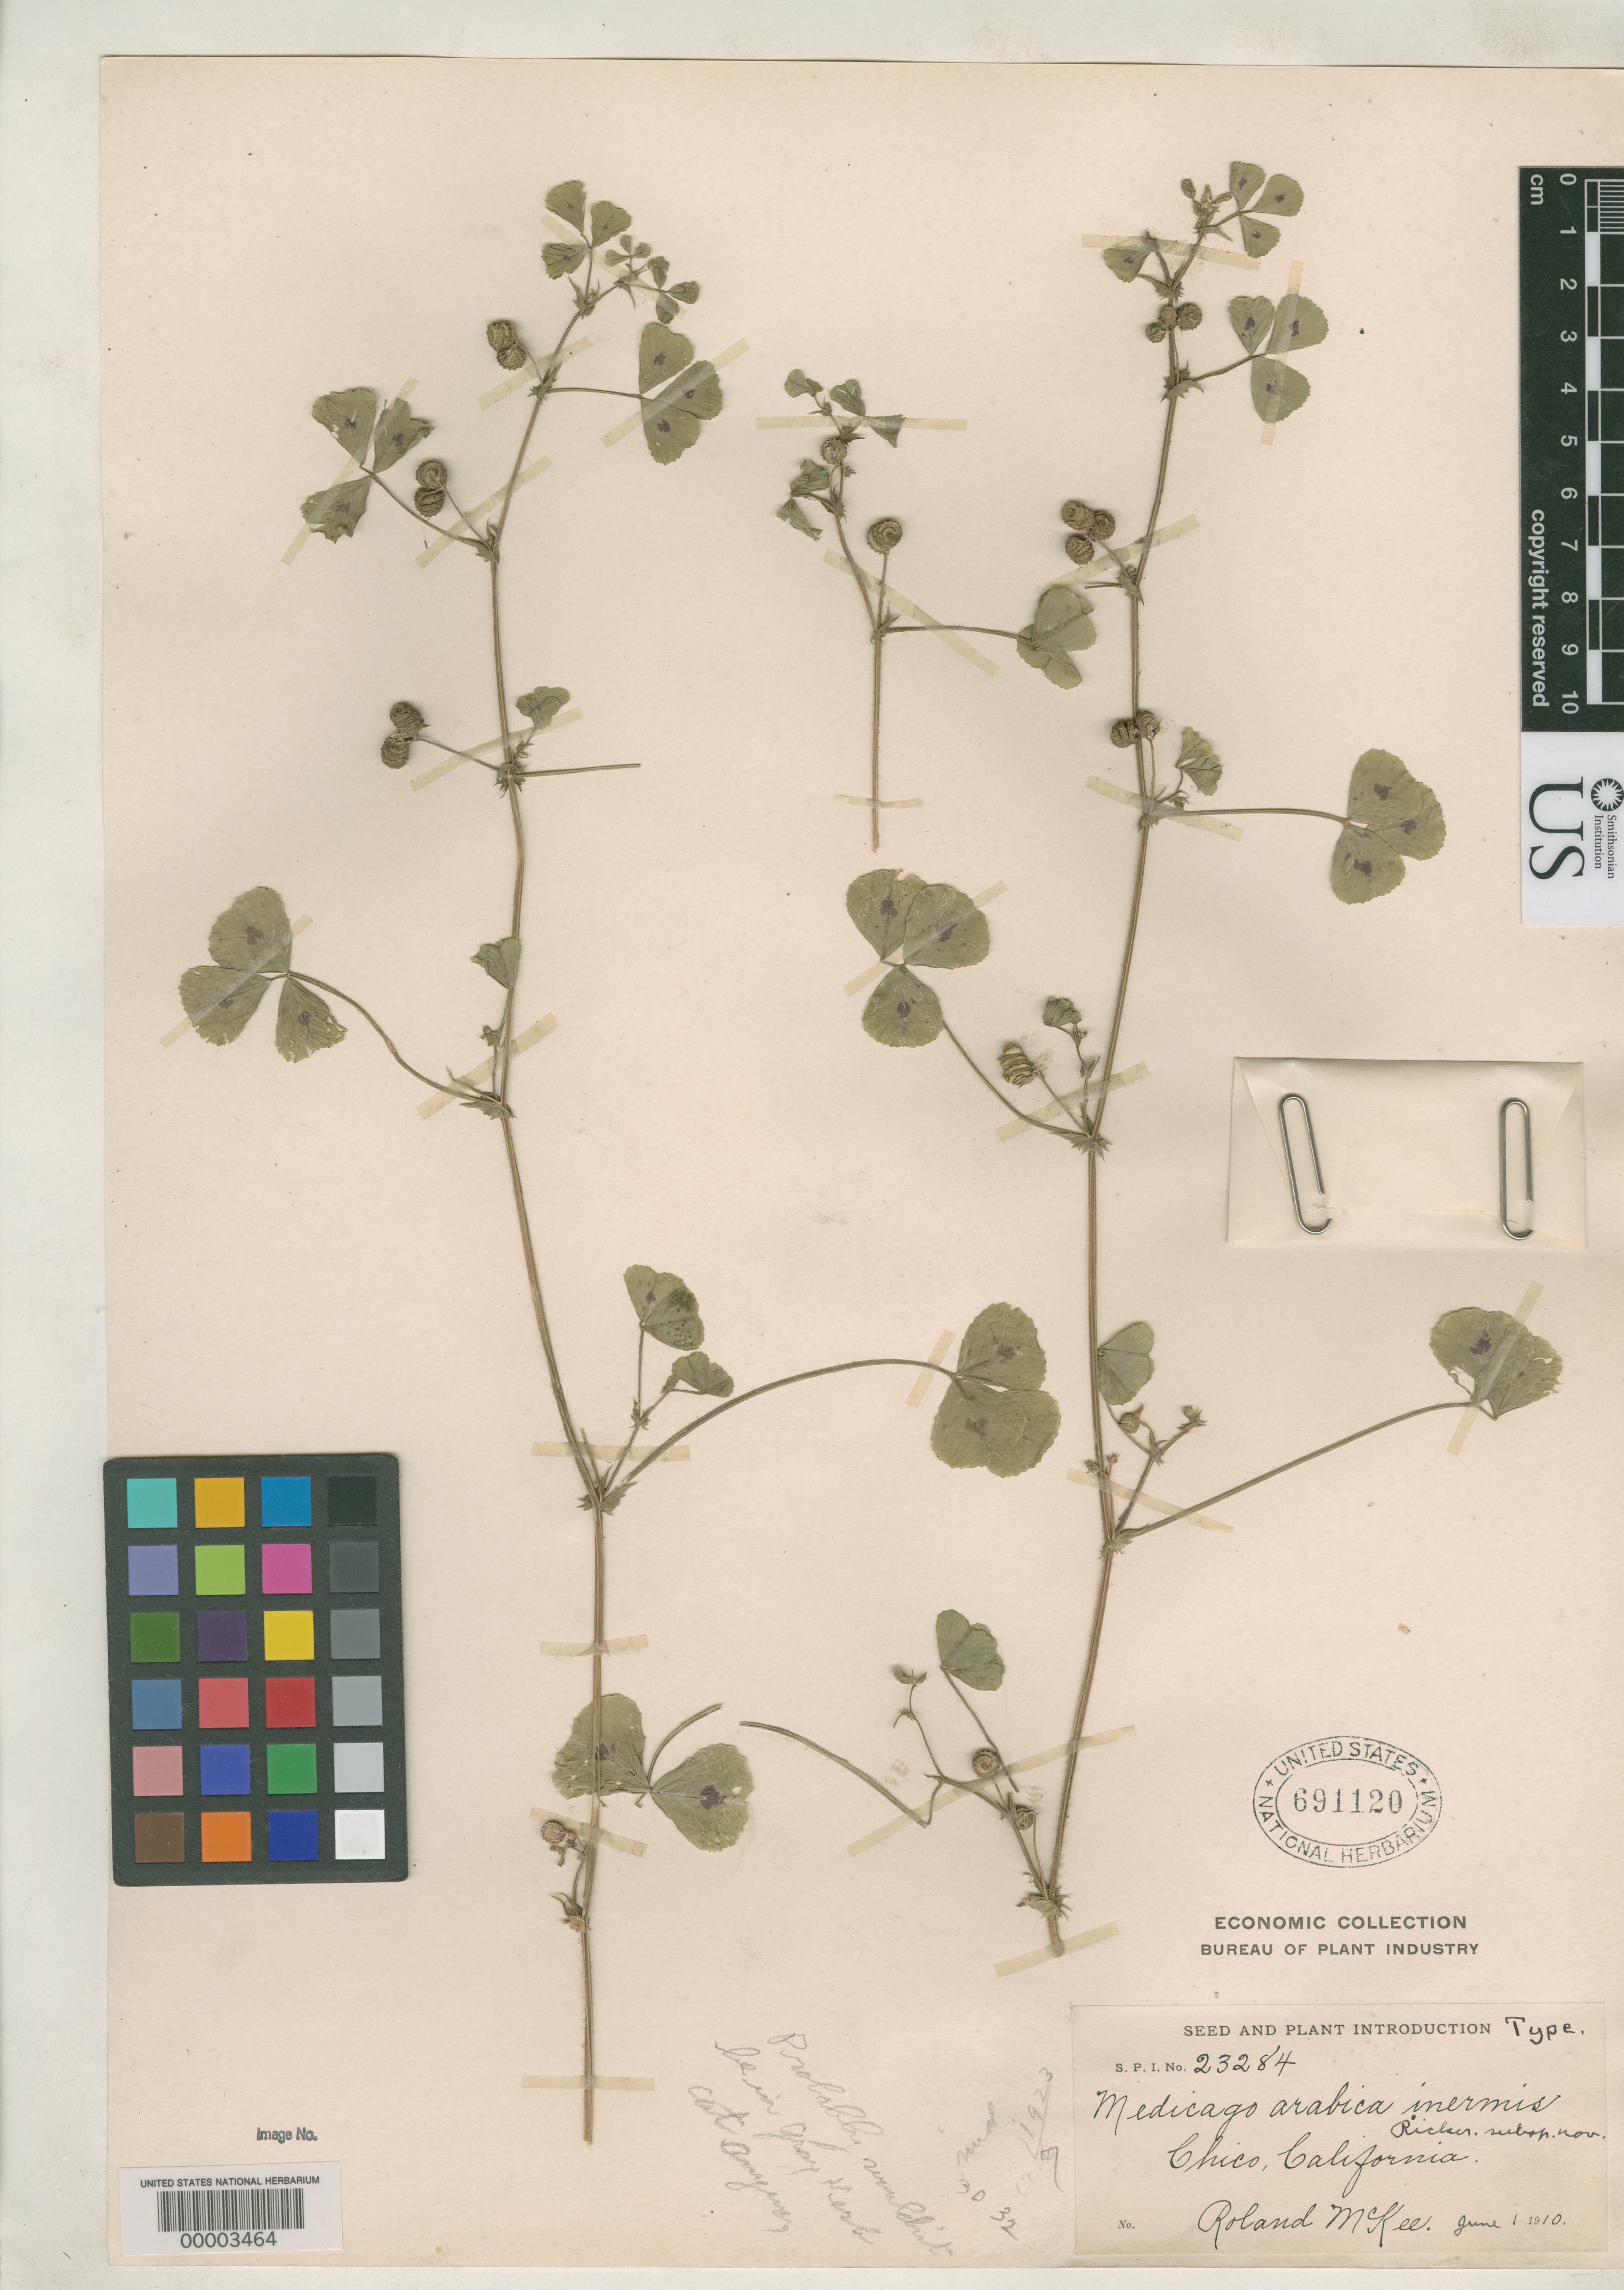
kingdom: Plantae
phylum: Tracheophyta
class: Magnoliopsida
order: Fabales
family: Fabaceae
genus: Medicago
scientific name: Medicago arabica subsp. inermis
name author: Ricker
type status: Type Collection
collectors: R. Mckee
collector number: S.P.I. No. 23284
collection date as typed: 01 Jun 1910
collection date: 1910-06-01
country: United States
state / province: California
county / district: Butte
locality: Chico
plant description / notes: This sheet annotated "Type", presumably the holotype.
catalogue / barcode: US 691120